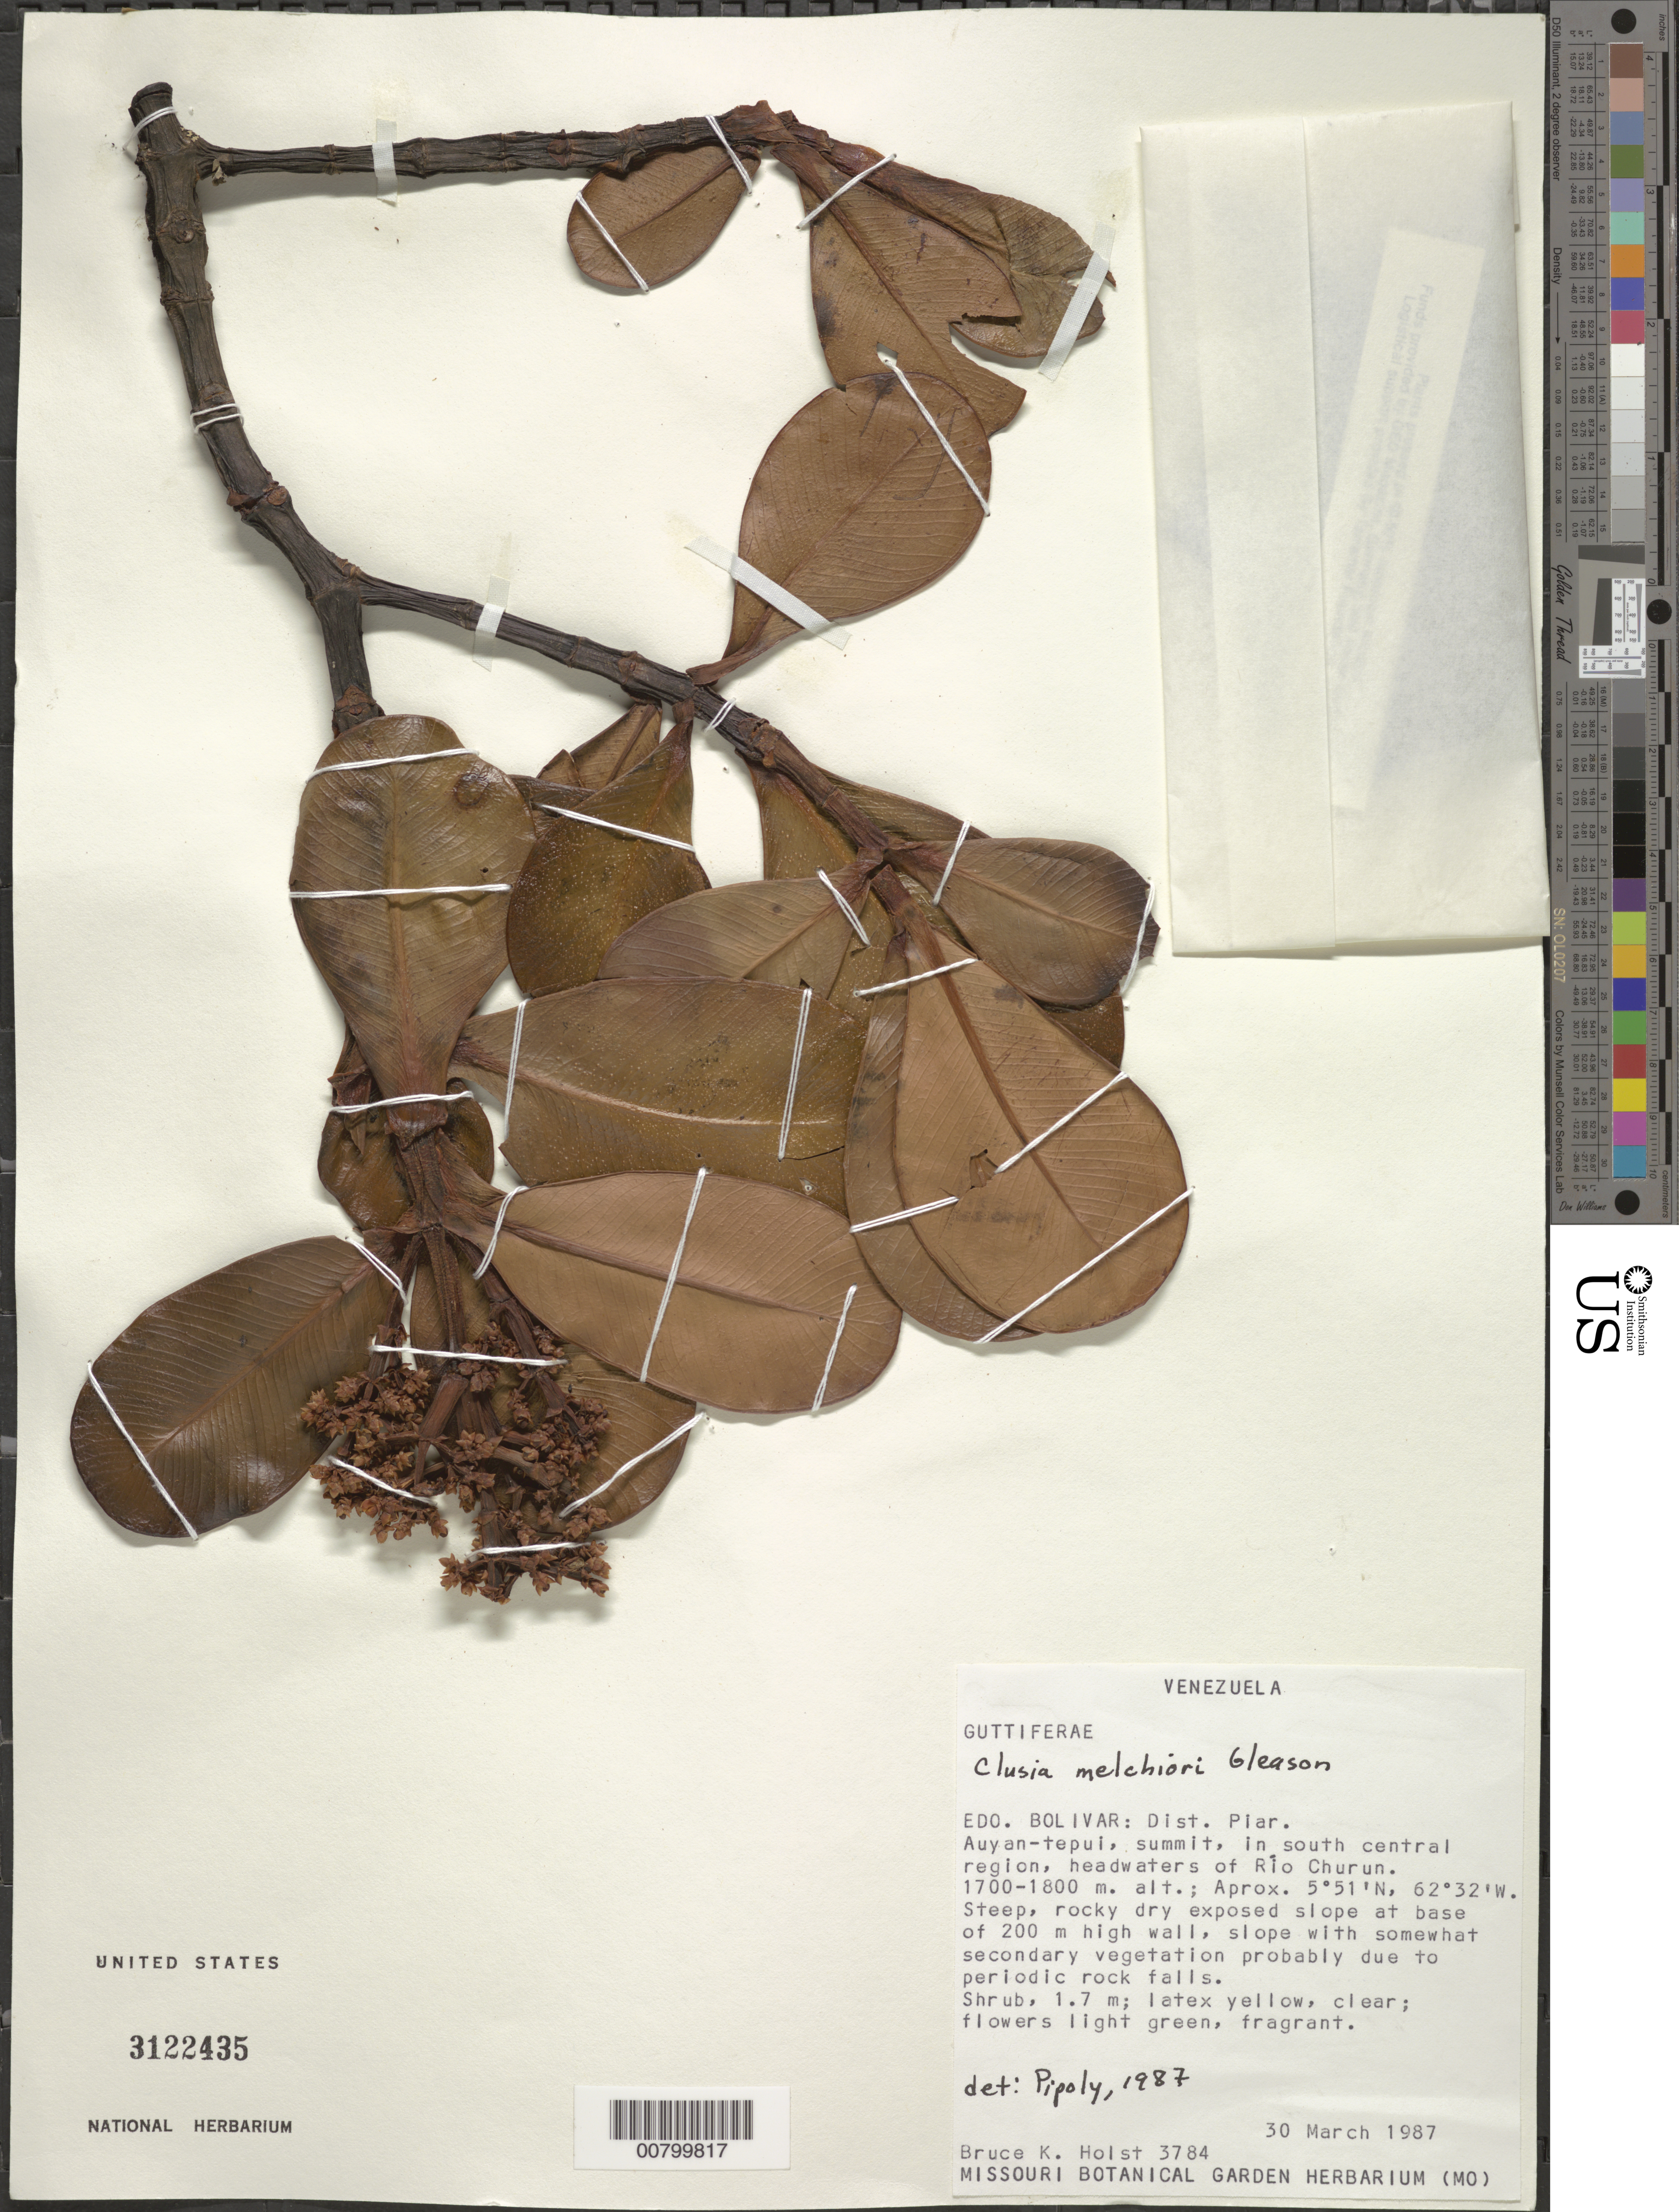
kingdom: Plantae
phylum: Tracheophyta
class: Magnoliopsida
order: Malpighiales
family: Clusiaceae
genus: Clusia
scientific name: Clusia melchiori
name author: Gleason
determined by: Pipoly, J. J., III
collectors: B. Holst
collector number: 3784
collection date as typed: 30-Mar-87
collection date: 1987-03-30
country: Venezuela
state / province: Bolívar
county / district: Piar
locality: Auyan-tepuí, summit, south-central region, headwaters of Río Churún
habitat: Steep rocky dry exposed slope with somewhat secondary vegetation due to periodic rock falls.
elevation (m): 1700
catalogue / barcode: US 3122435